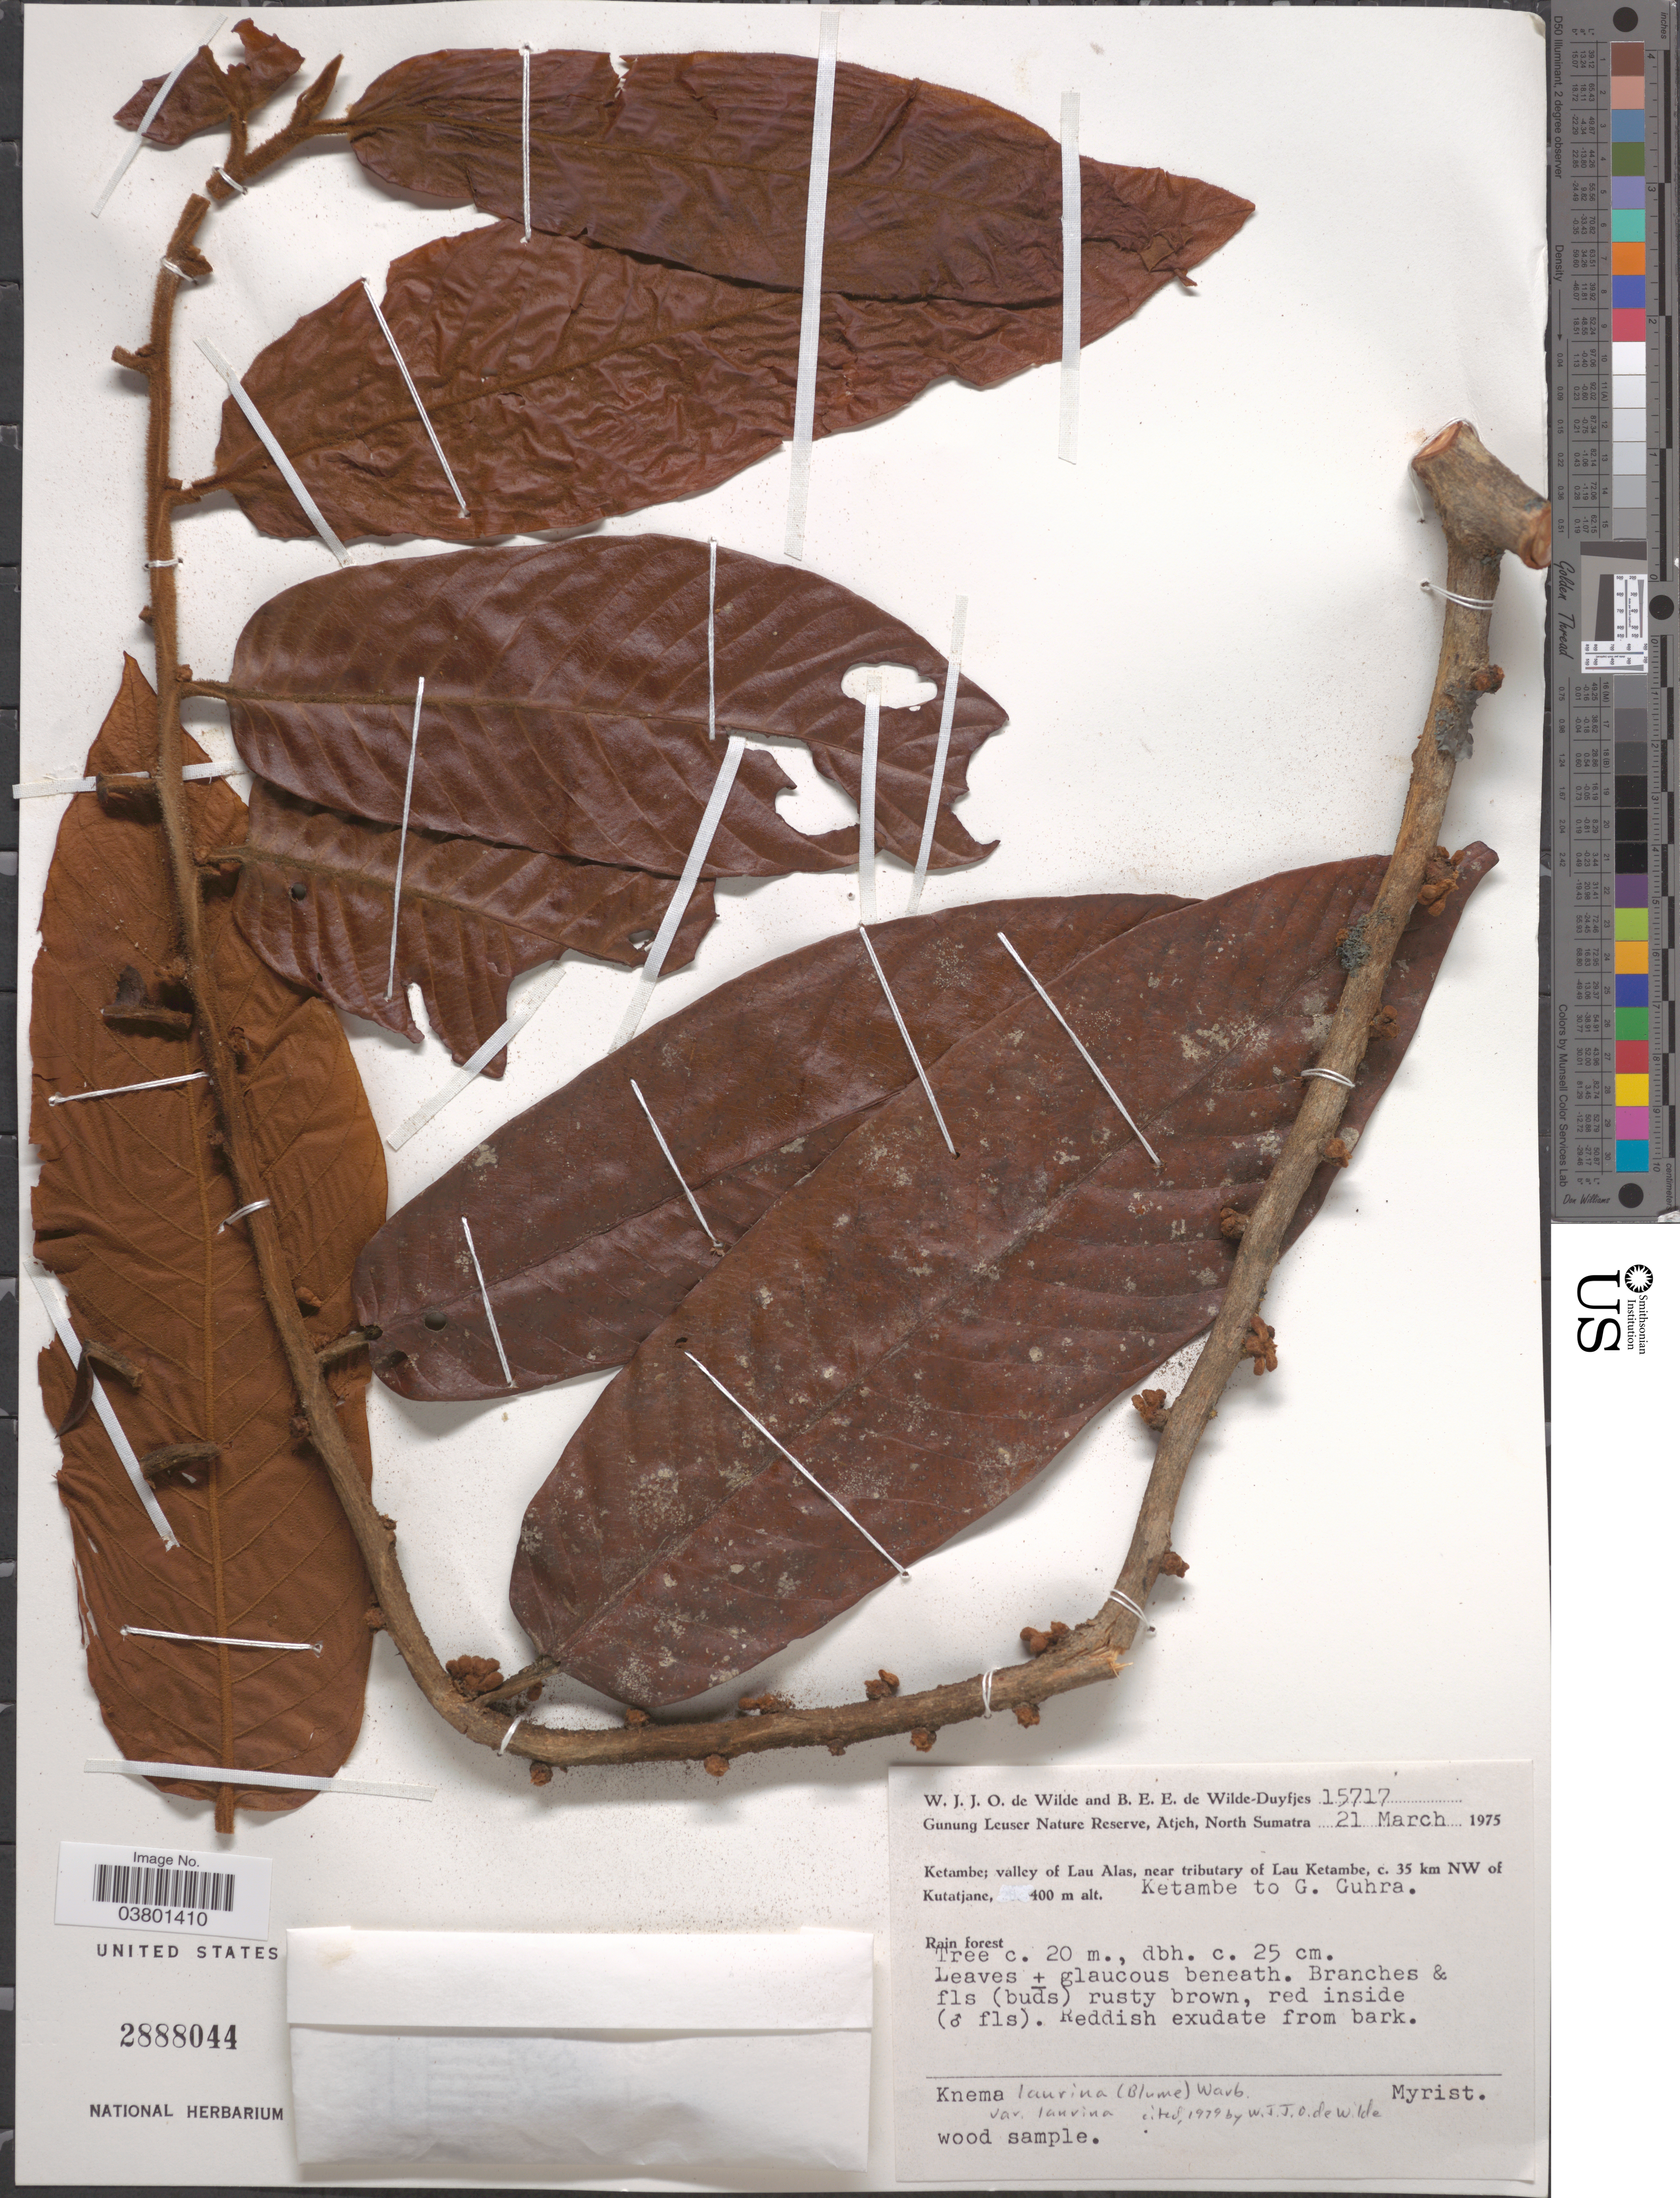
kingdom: Plantae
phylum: Tracheophyta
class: Magnoliopsida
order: Magnoliales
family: Myristicaceae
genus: Knema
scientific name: Knema laurina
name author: Warb.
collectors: W. J. de Wilde & B. E. de Wilde-Duyfjes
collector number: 15717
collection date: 1975-03-21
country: Indonesia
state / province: Sumatra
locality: Gunung Leuser Nature Reserve, Atjeh, North Sumatra. Ketambe; valley of Lau Alas, near tributary of Lau Ketambe, c. 35 km NW of Kutatjane. Ketambe to G. Guhra.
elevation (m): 400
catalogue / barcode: US 2888044